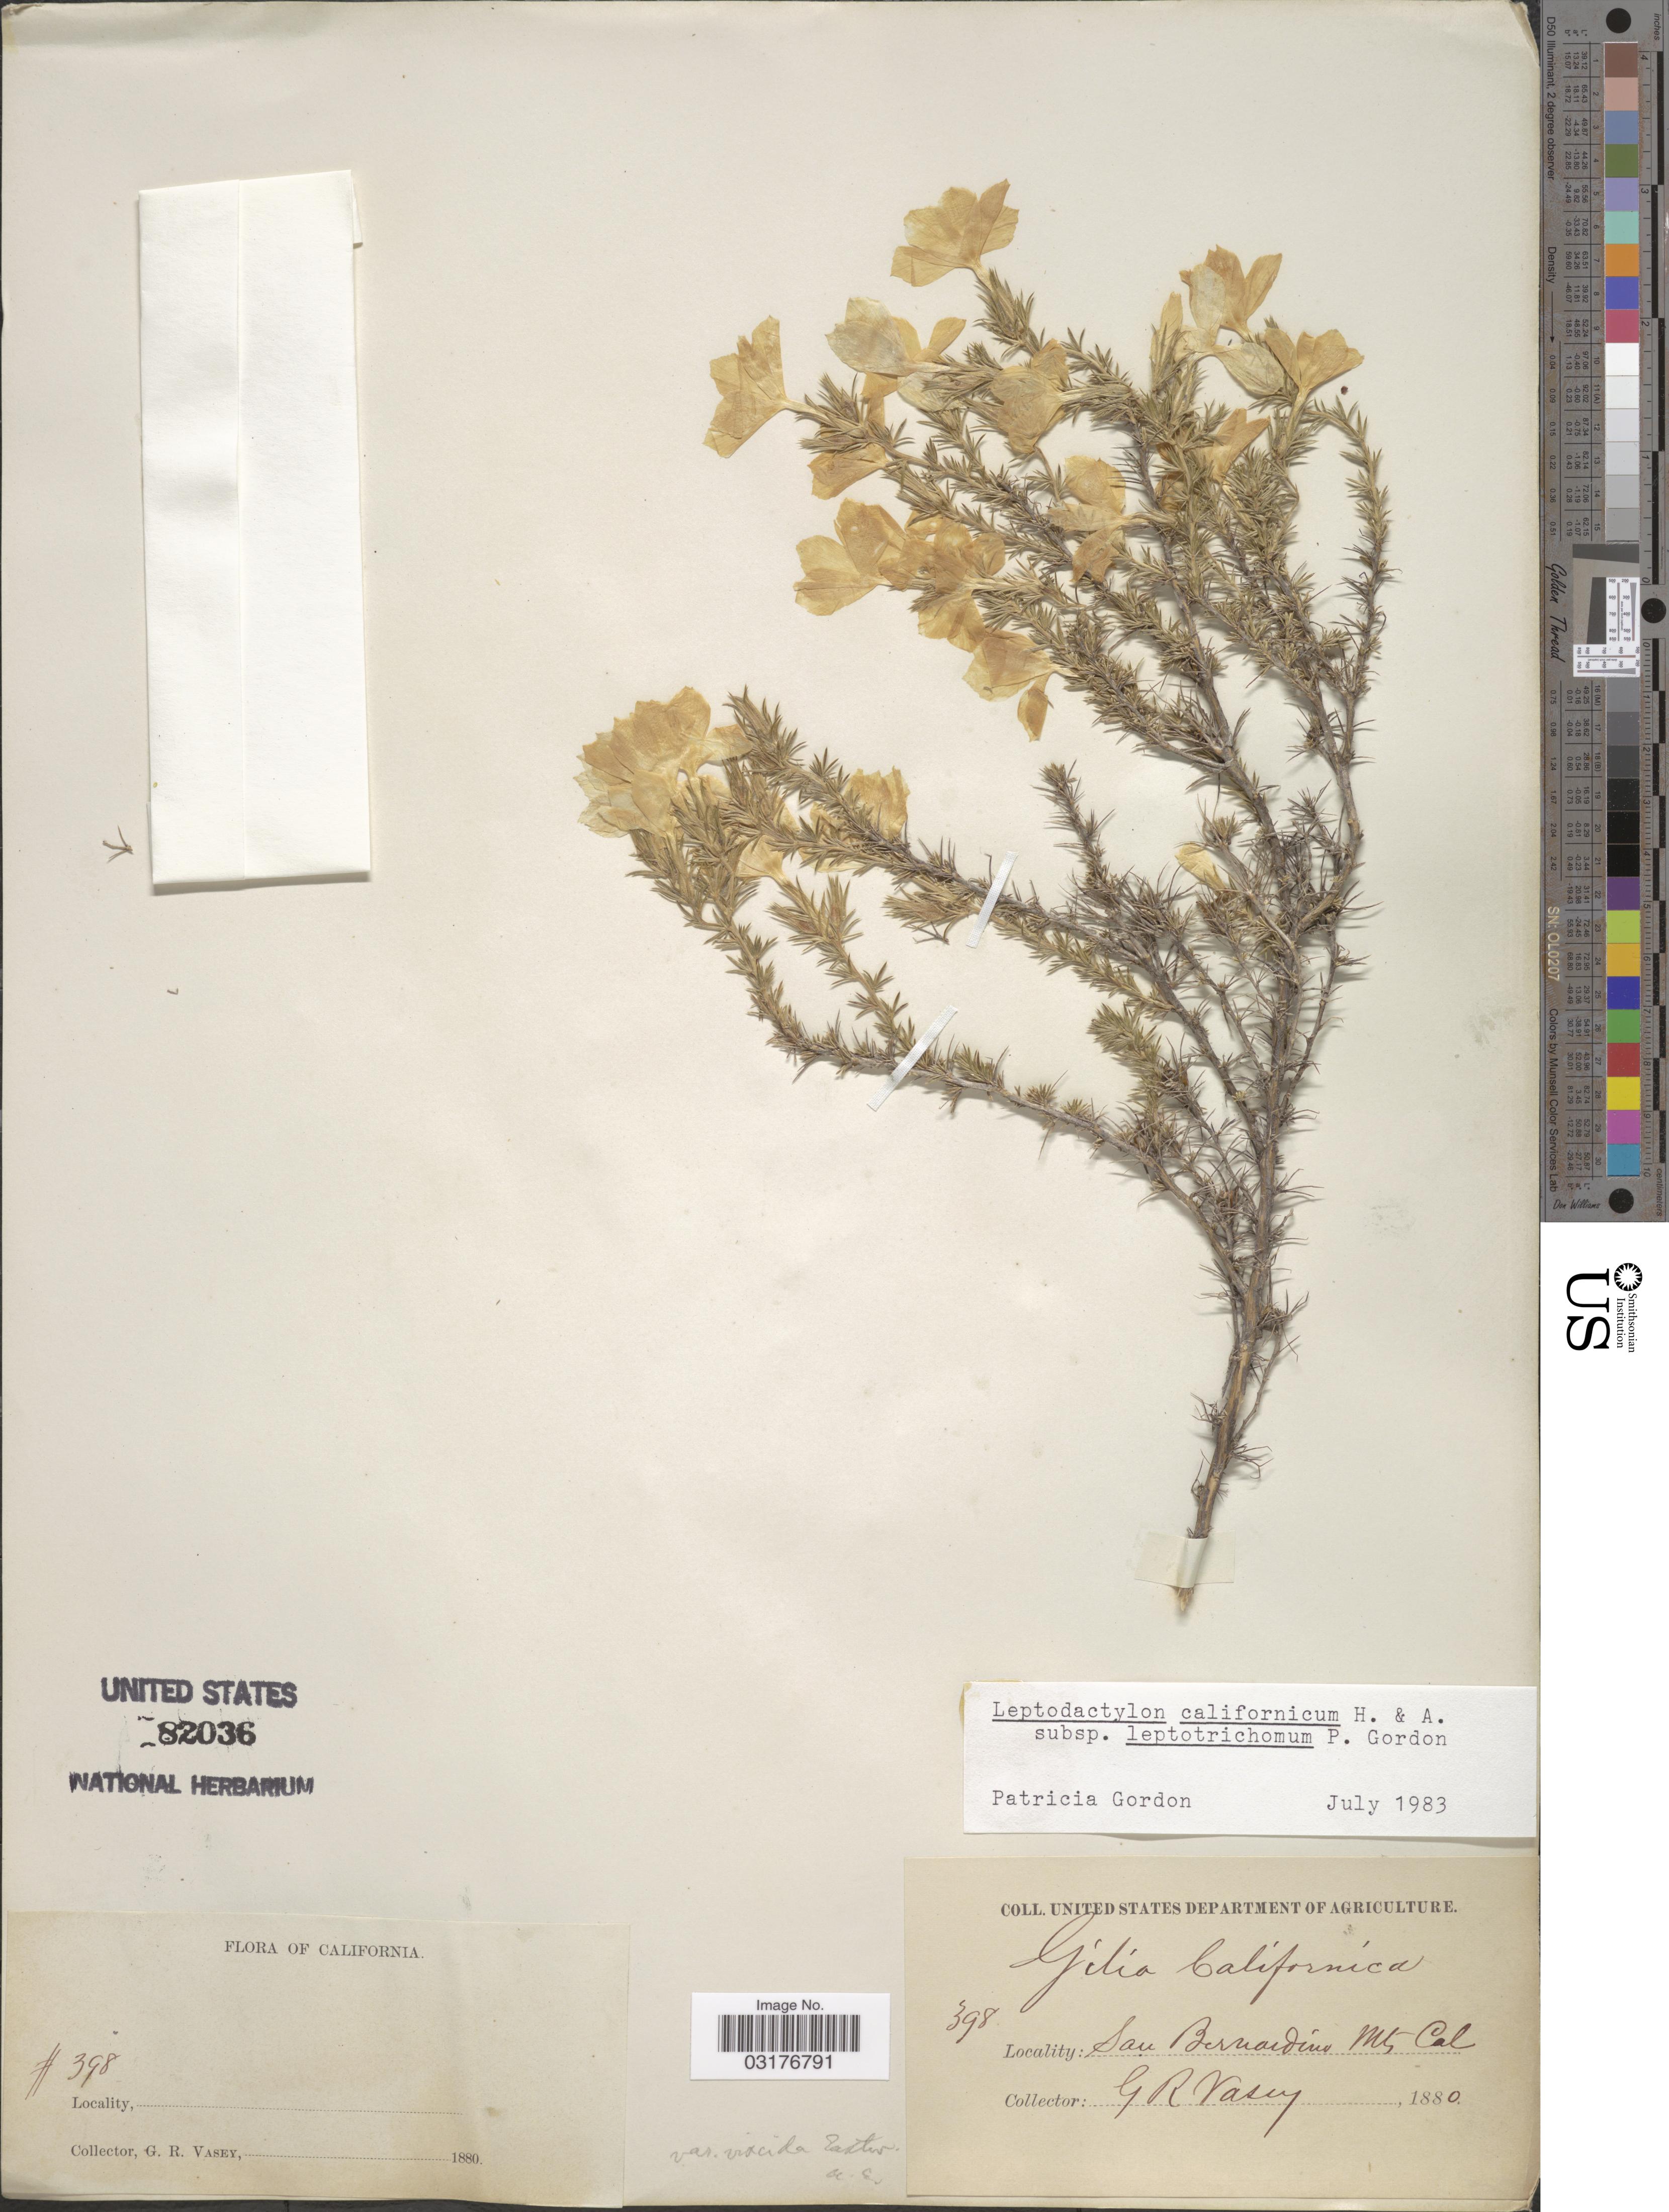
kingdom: Plantae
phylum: Tracheophyta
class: Magnoliopsida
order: Ericales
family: Polemoniaceae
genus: Linanthus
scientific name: Linanthus californicus subsp. glandulosus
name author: (Eastw.) J.M. Porter & R. Patt.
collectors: G. R. Vasey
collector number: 398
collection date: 1880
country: United States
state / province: California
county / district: San Bernardino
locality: San Bernardino Mts.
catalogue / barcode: US 82036